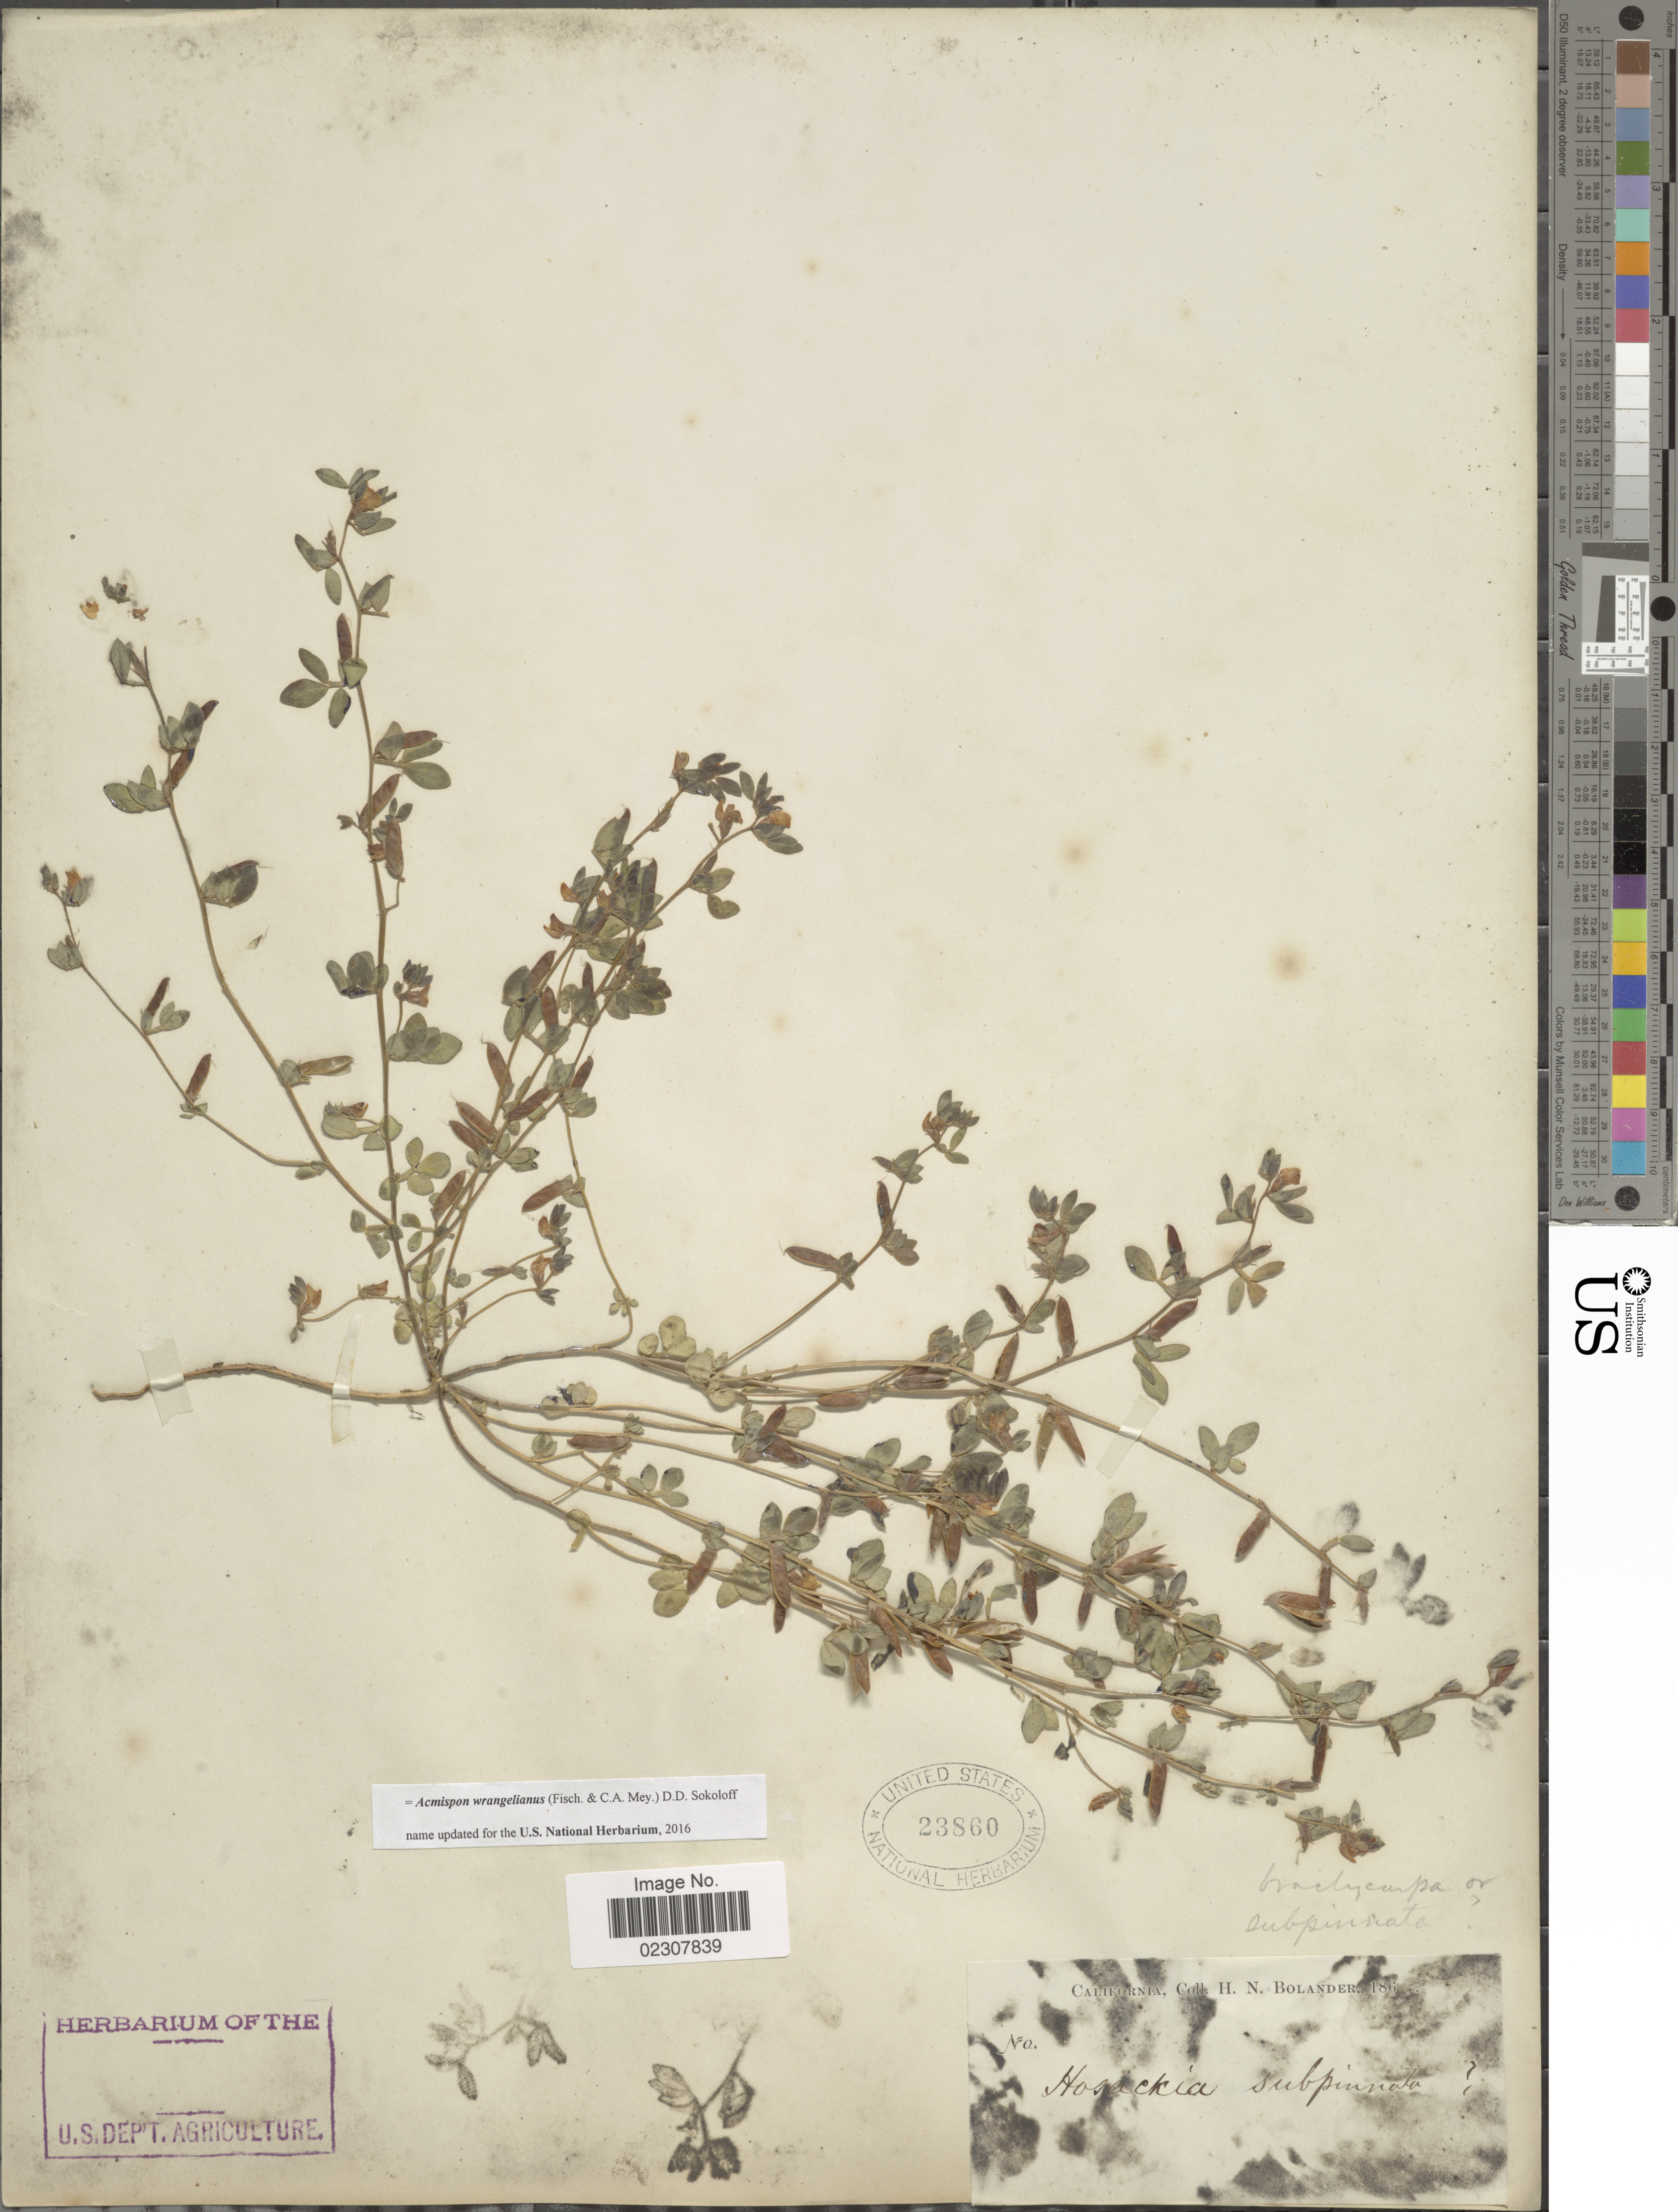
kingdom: Plantae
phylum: Tracheophyta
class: Magnoliopsida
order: Fabales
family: Fabaceae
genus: Acmispon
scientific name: Acmispon wrangelianus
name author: (Fisch. & C.A. Mey.) D.D. Sokoloff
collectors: H. Bolander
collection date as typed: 186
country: United States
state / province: California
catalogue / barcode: US 23860